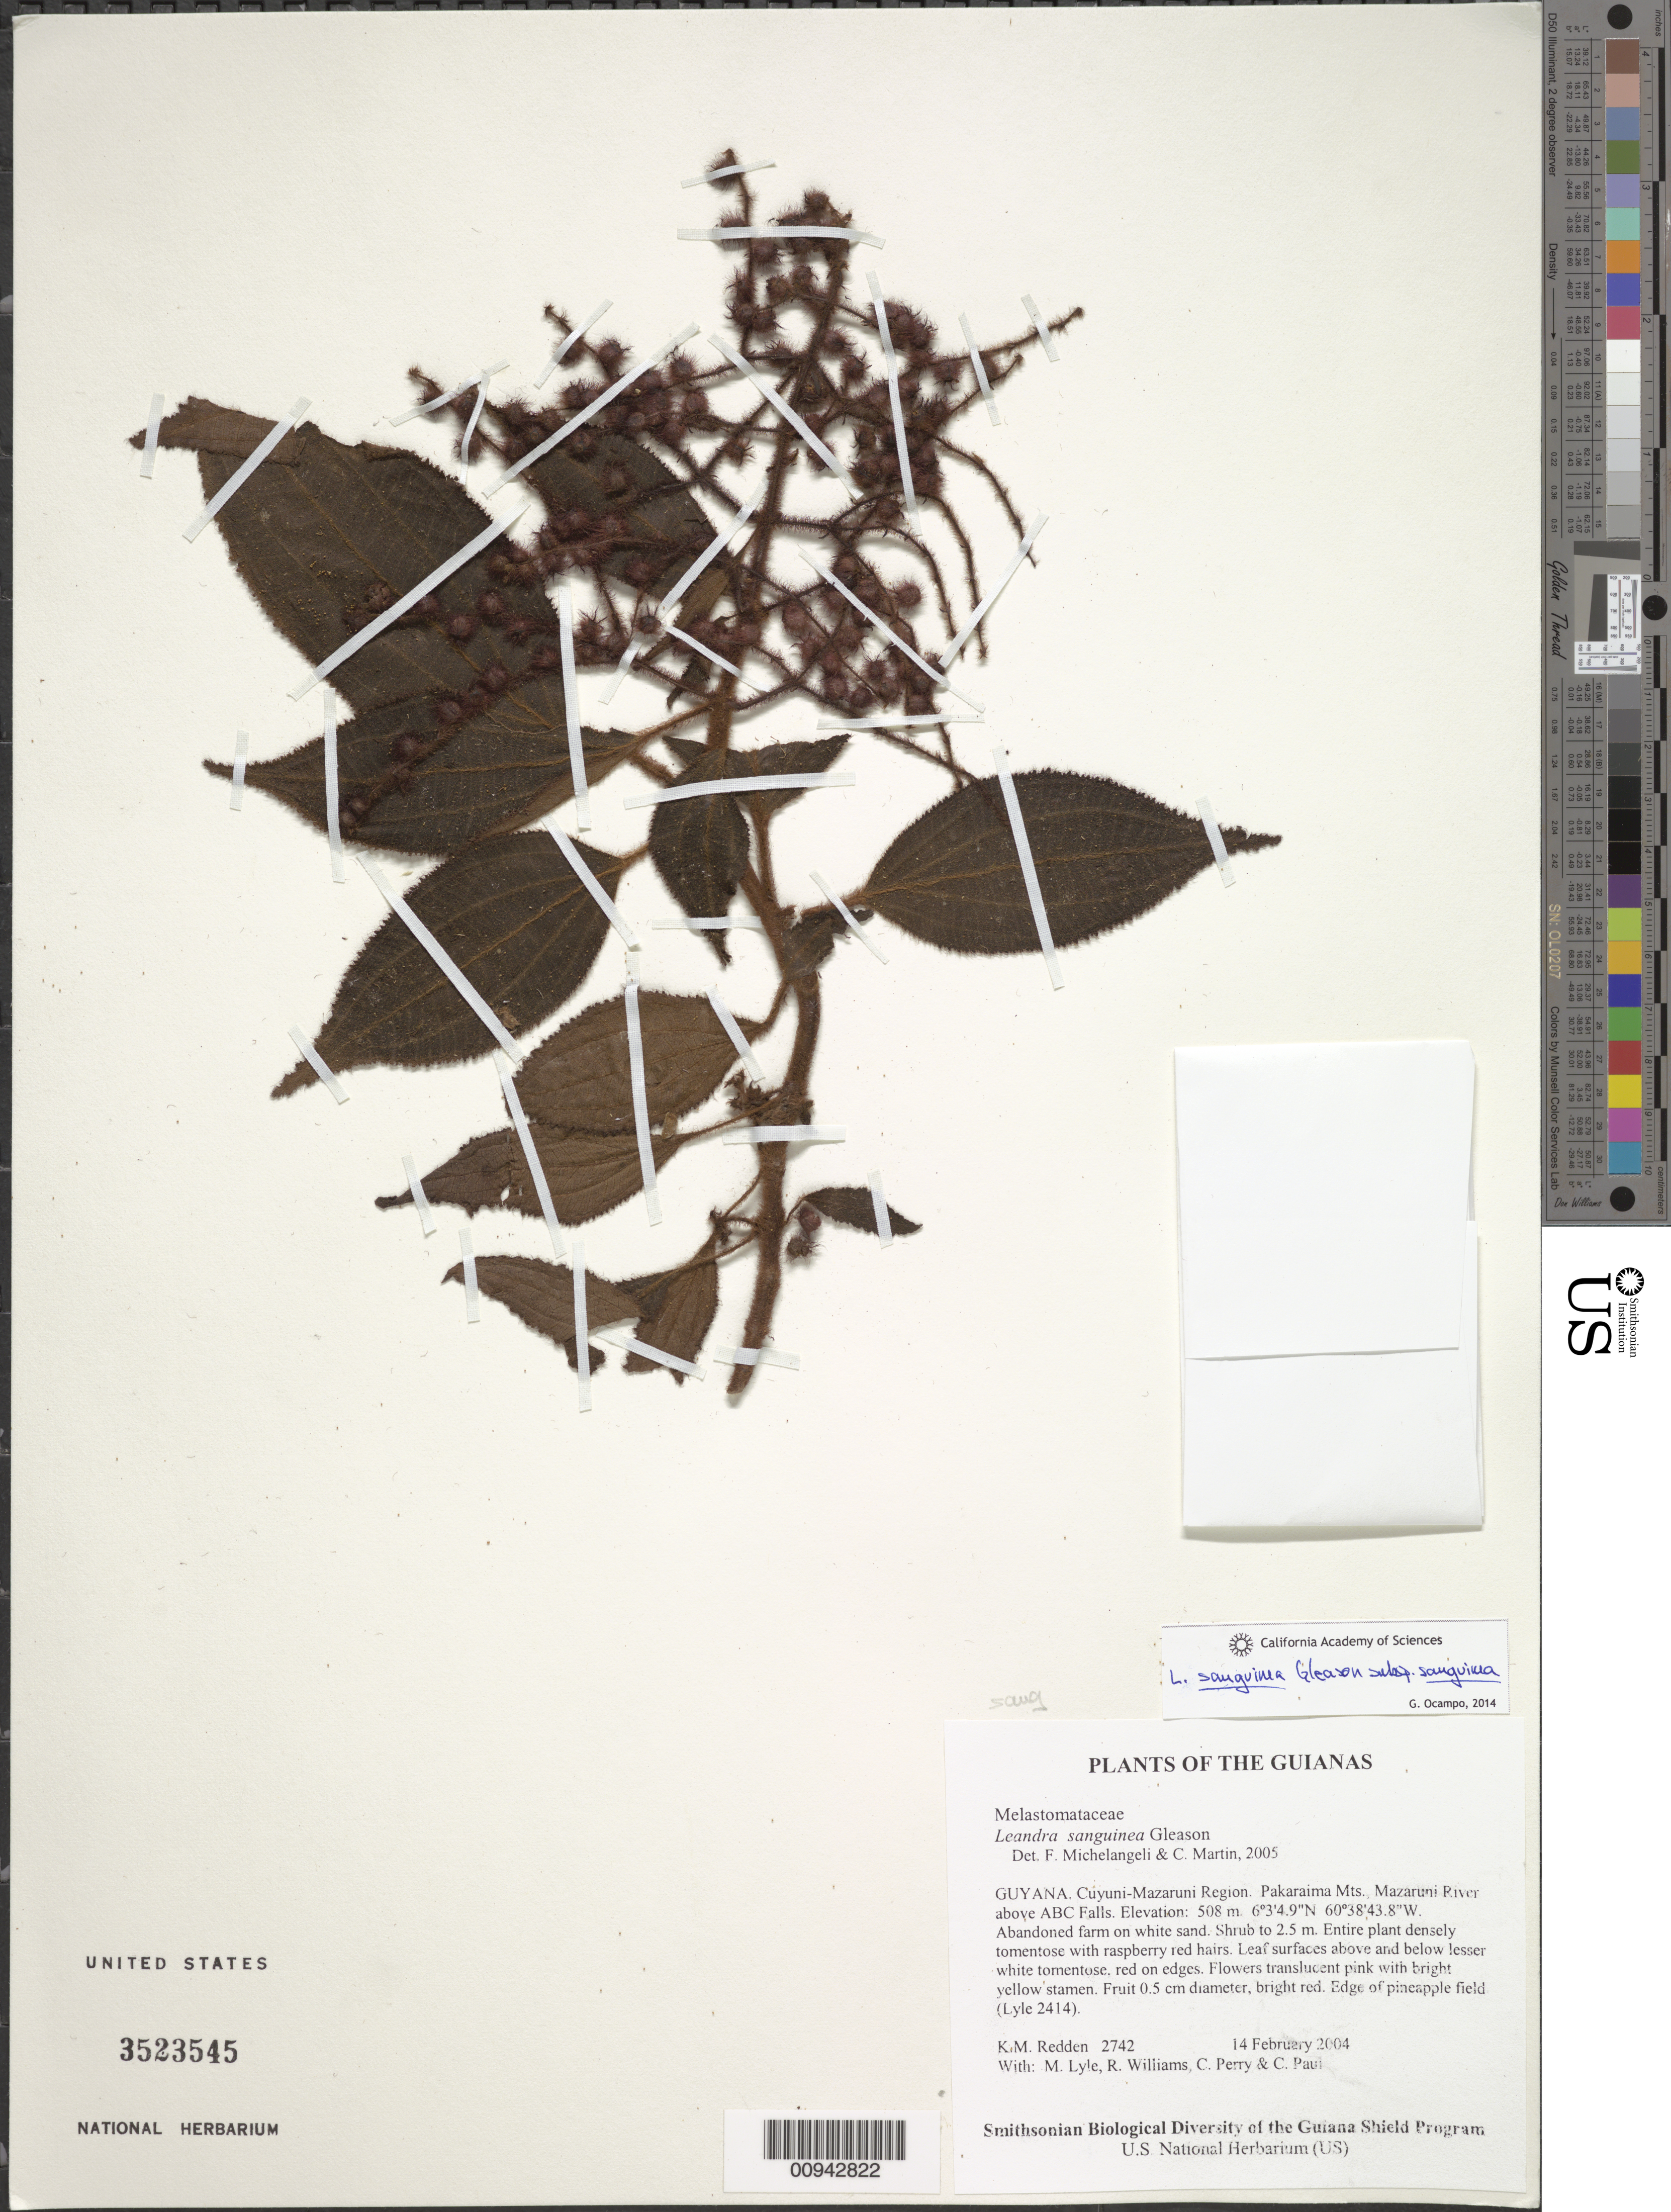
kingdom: Plantae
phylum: Tracheophyta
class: Magnoliopsida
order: Myrtales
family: Melastomataceae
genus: Leandra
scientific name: Leandra sanguinea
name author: Gleason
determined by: Michelangeli, F. A.; Martin, C.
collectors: K. M. Redden, M. Lyle, R. Williams, C. Perry & C. Paul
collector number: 2742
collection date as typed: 14 February 2004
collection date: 2004-02-14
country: Guyana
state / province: Cuyuni-Mazaruni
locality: Pakaraima Mts., Mazaruni River above ABC Falls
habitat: Abandoned farm on white sand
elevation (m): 508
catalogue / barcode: US 3523545